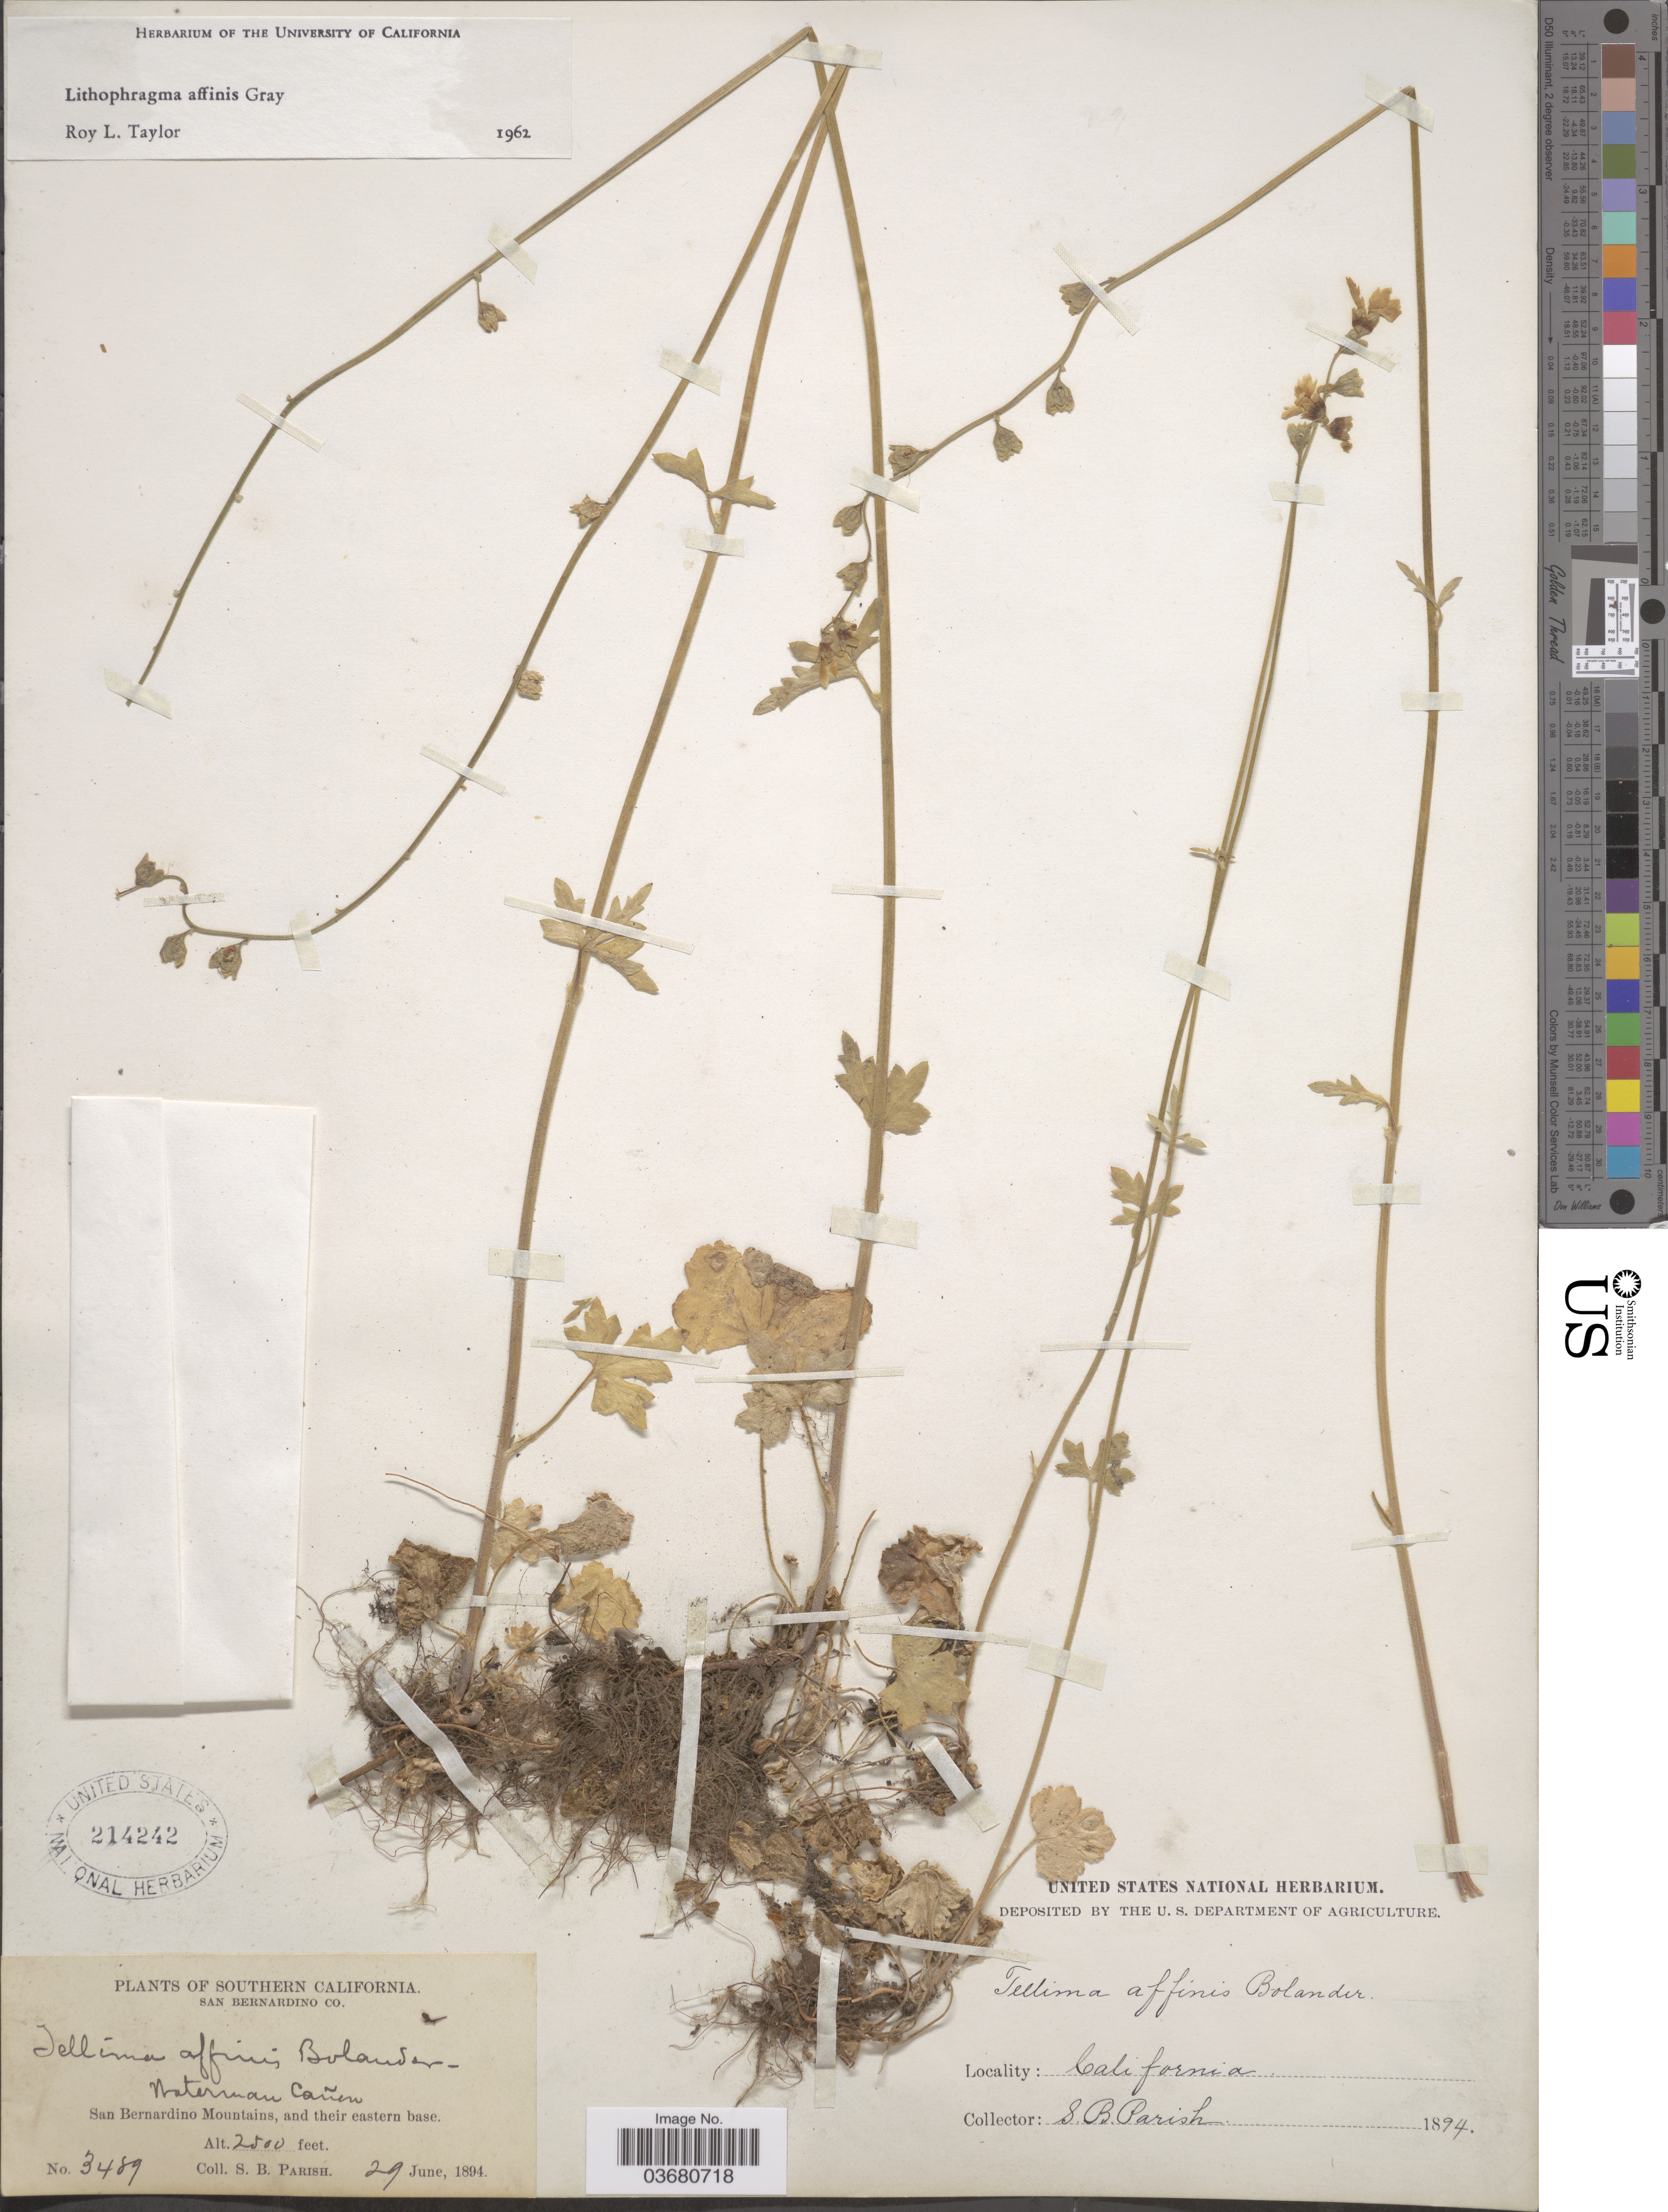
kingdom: Plantae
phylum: Tracheophyta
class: Magnoliopsida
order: Saxifragales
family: Saxifragaceae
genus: Lithophragma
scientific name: Lithophragma affine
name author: A. Gray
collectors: S. B. Parish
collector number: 3489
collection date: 1894-06-29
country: United States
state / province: California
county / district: San Bernardino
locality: Southern California. San Bernardino Co. Waterman Cañon. San Bernardino Mountains, and their eastern base.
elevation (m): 762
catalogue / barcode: US 214242